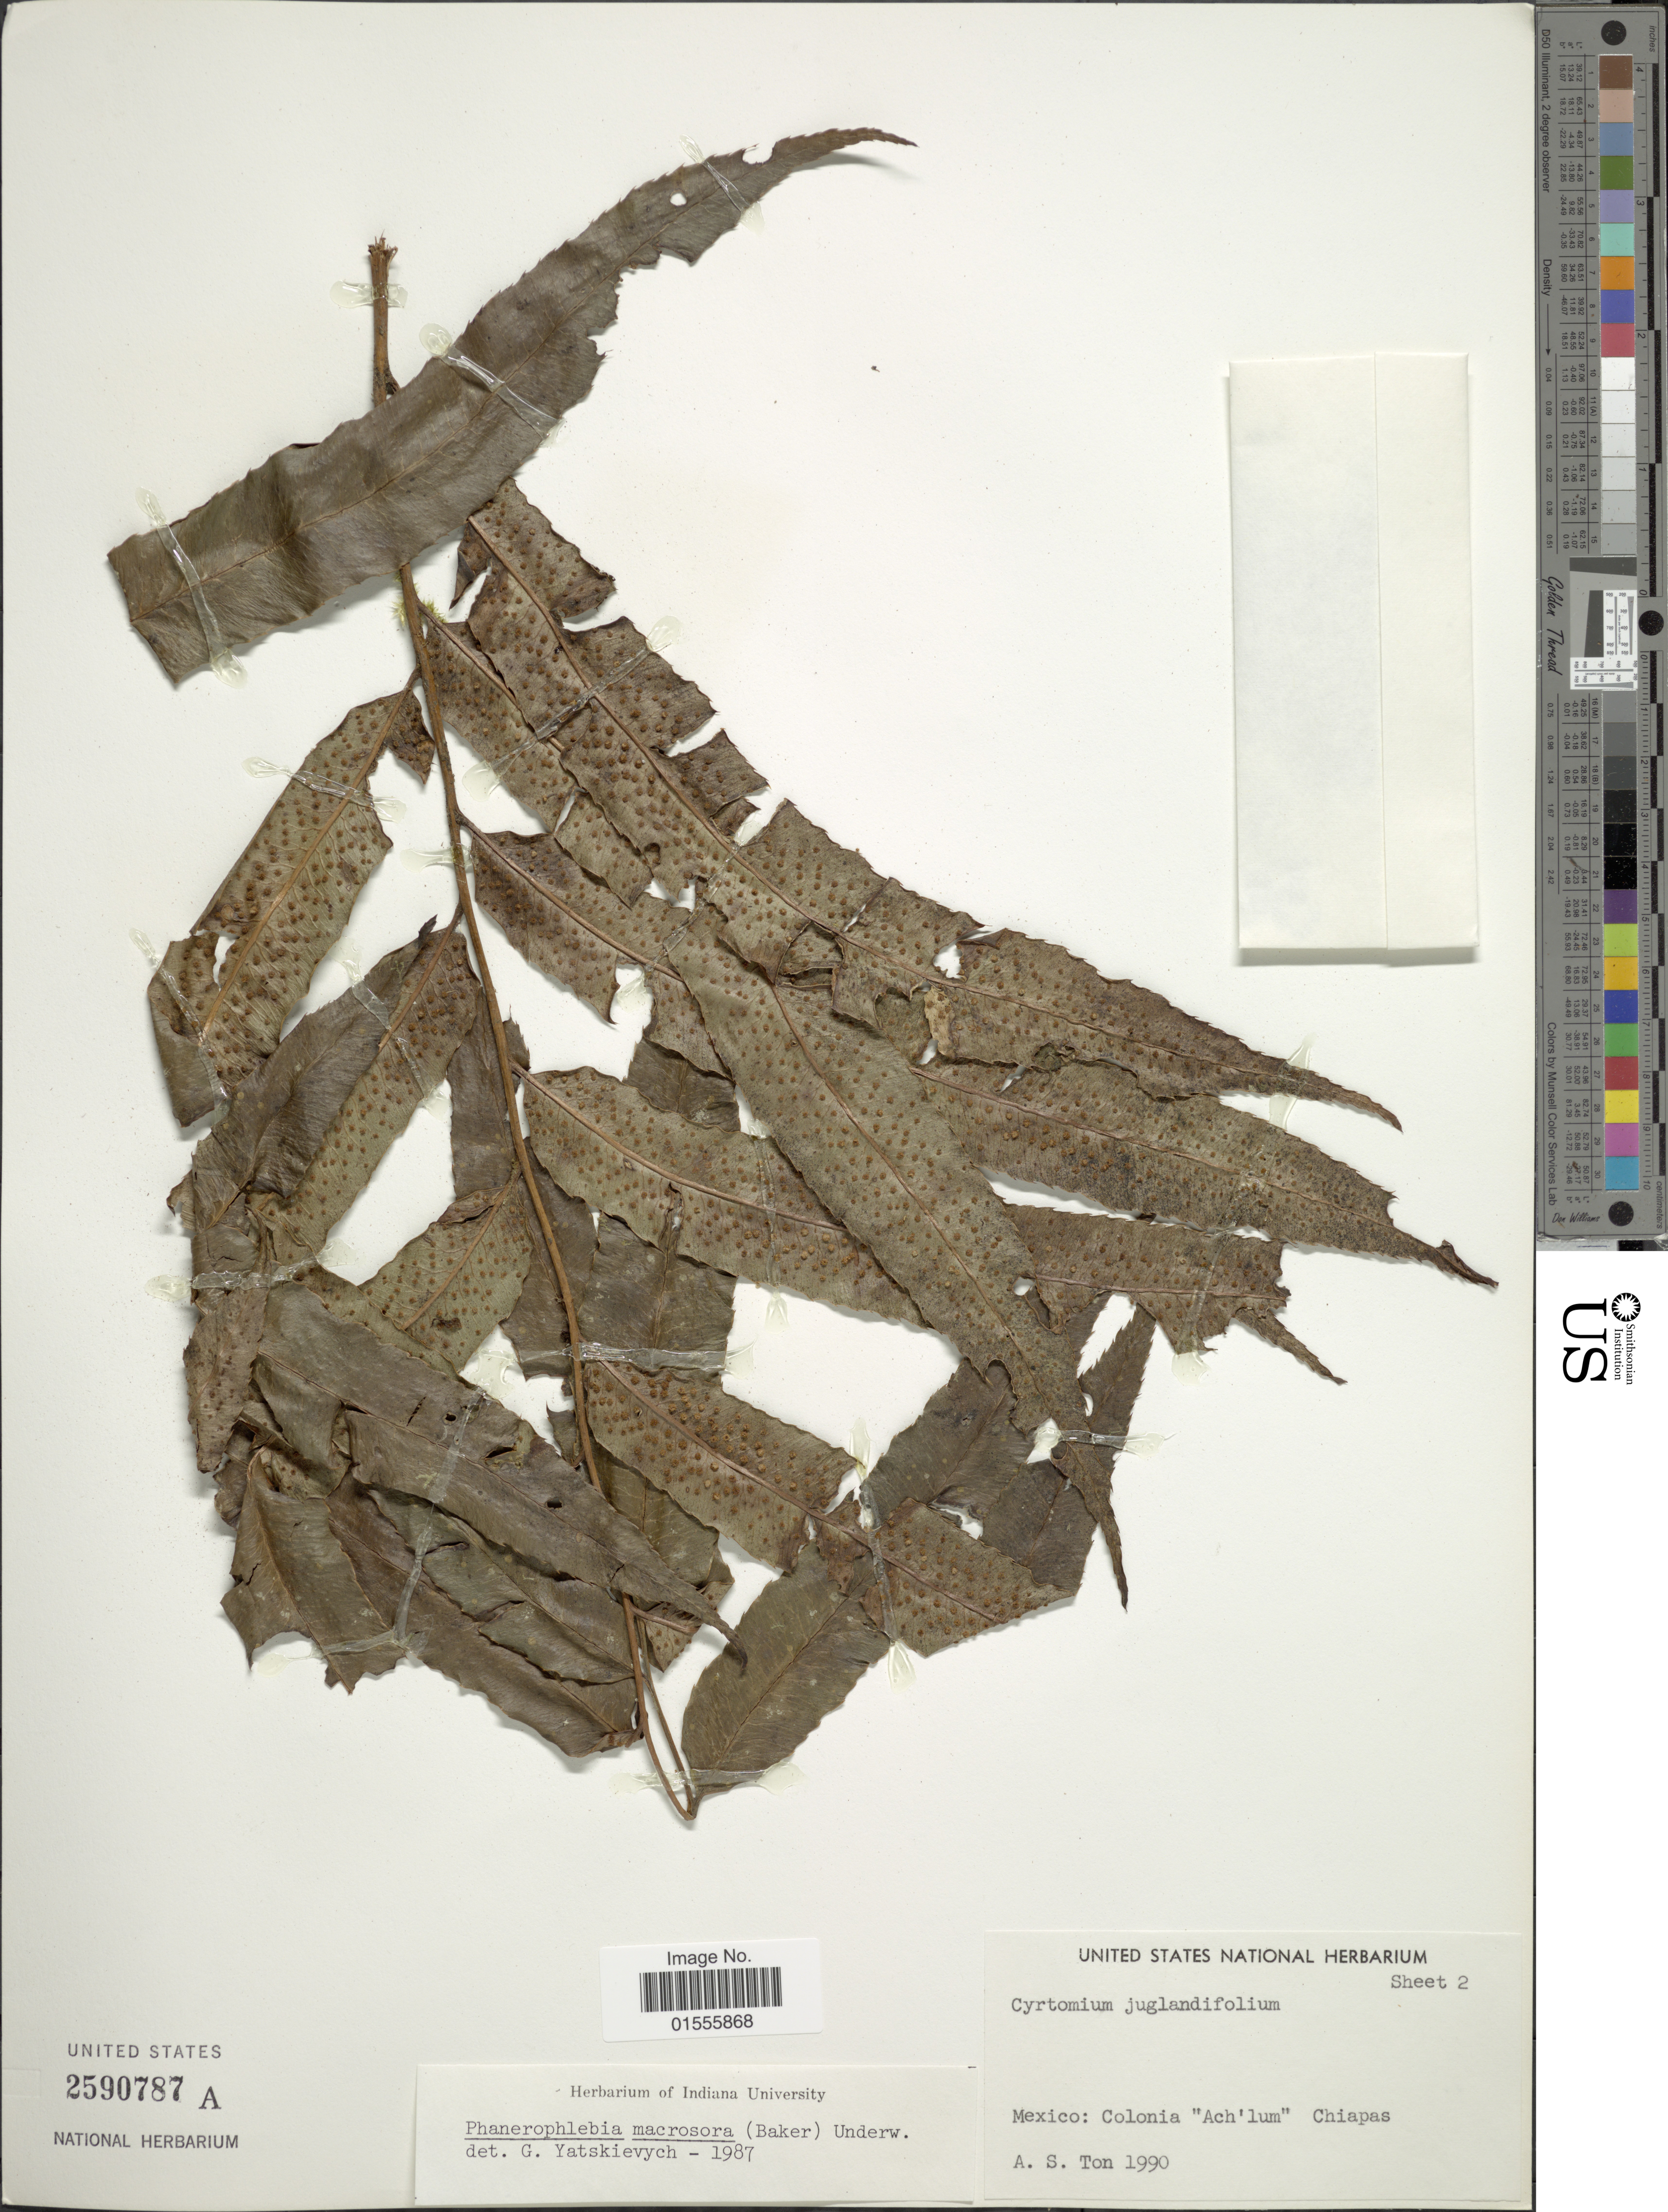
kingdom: Plantae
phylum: Tracheophyta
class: Polypodiopsida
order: Polypodiales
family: Dryopteridaceae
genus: Phanerophlebia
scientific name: Phanerophlebia macrosora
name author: (Baker) Underw.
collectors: A. S. Ton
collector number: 1990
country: Mexico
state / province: Chiapas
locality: Colonia 'Ach'lum'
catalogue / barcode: US 2590787A